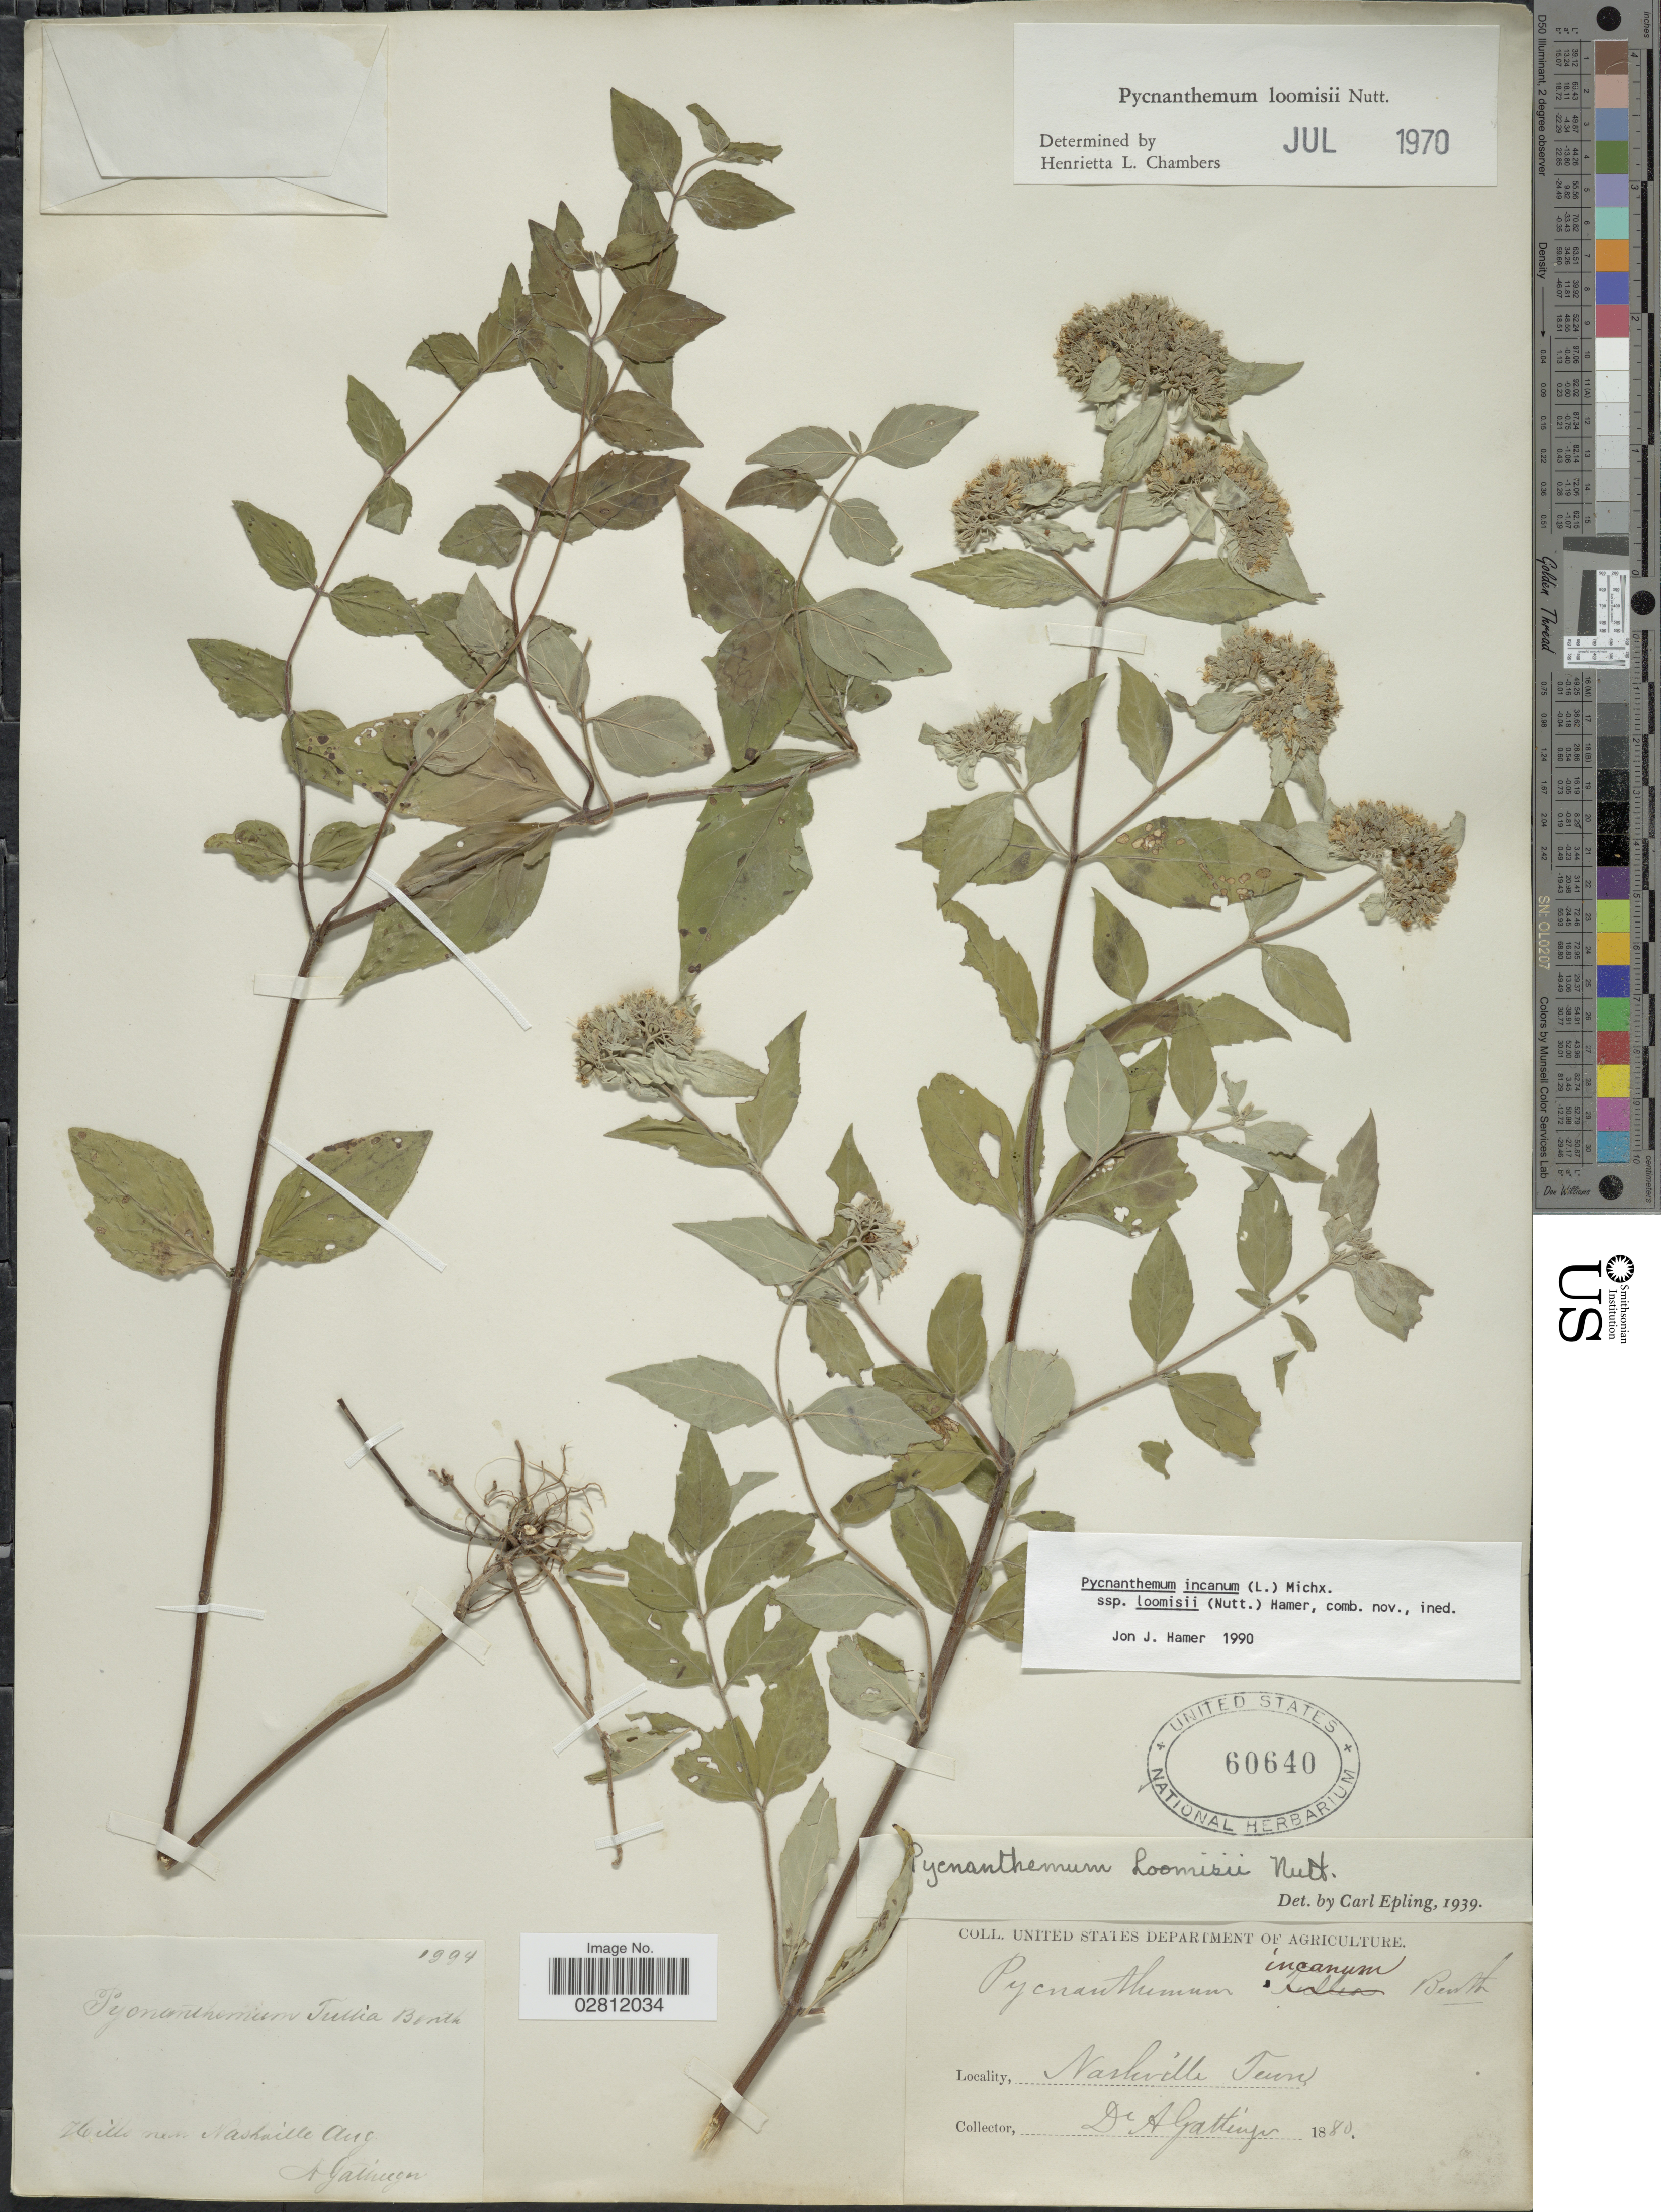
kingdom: Plantae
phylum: Tracheophyta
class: Magnoliopsida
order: Lamiales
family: Lamiaceae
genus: Pycnanthemum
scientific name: Pycnanthemum incanum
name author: (L.) Michx.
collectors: A. Gattinger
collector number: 1994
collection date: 1880-08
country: United States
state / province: Tennessee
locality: Hills near Nashville.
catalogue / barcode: US 60640